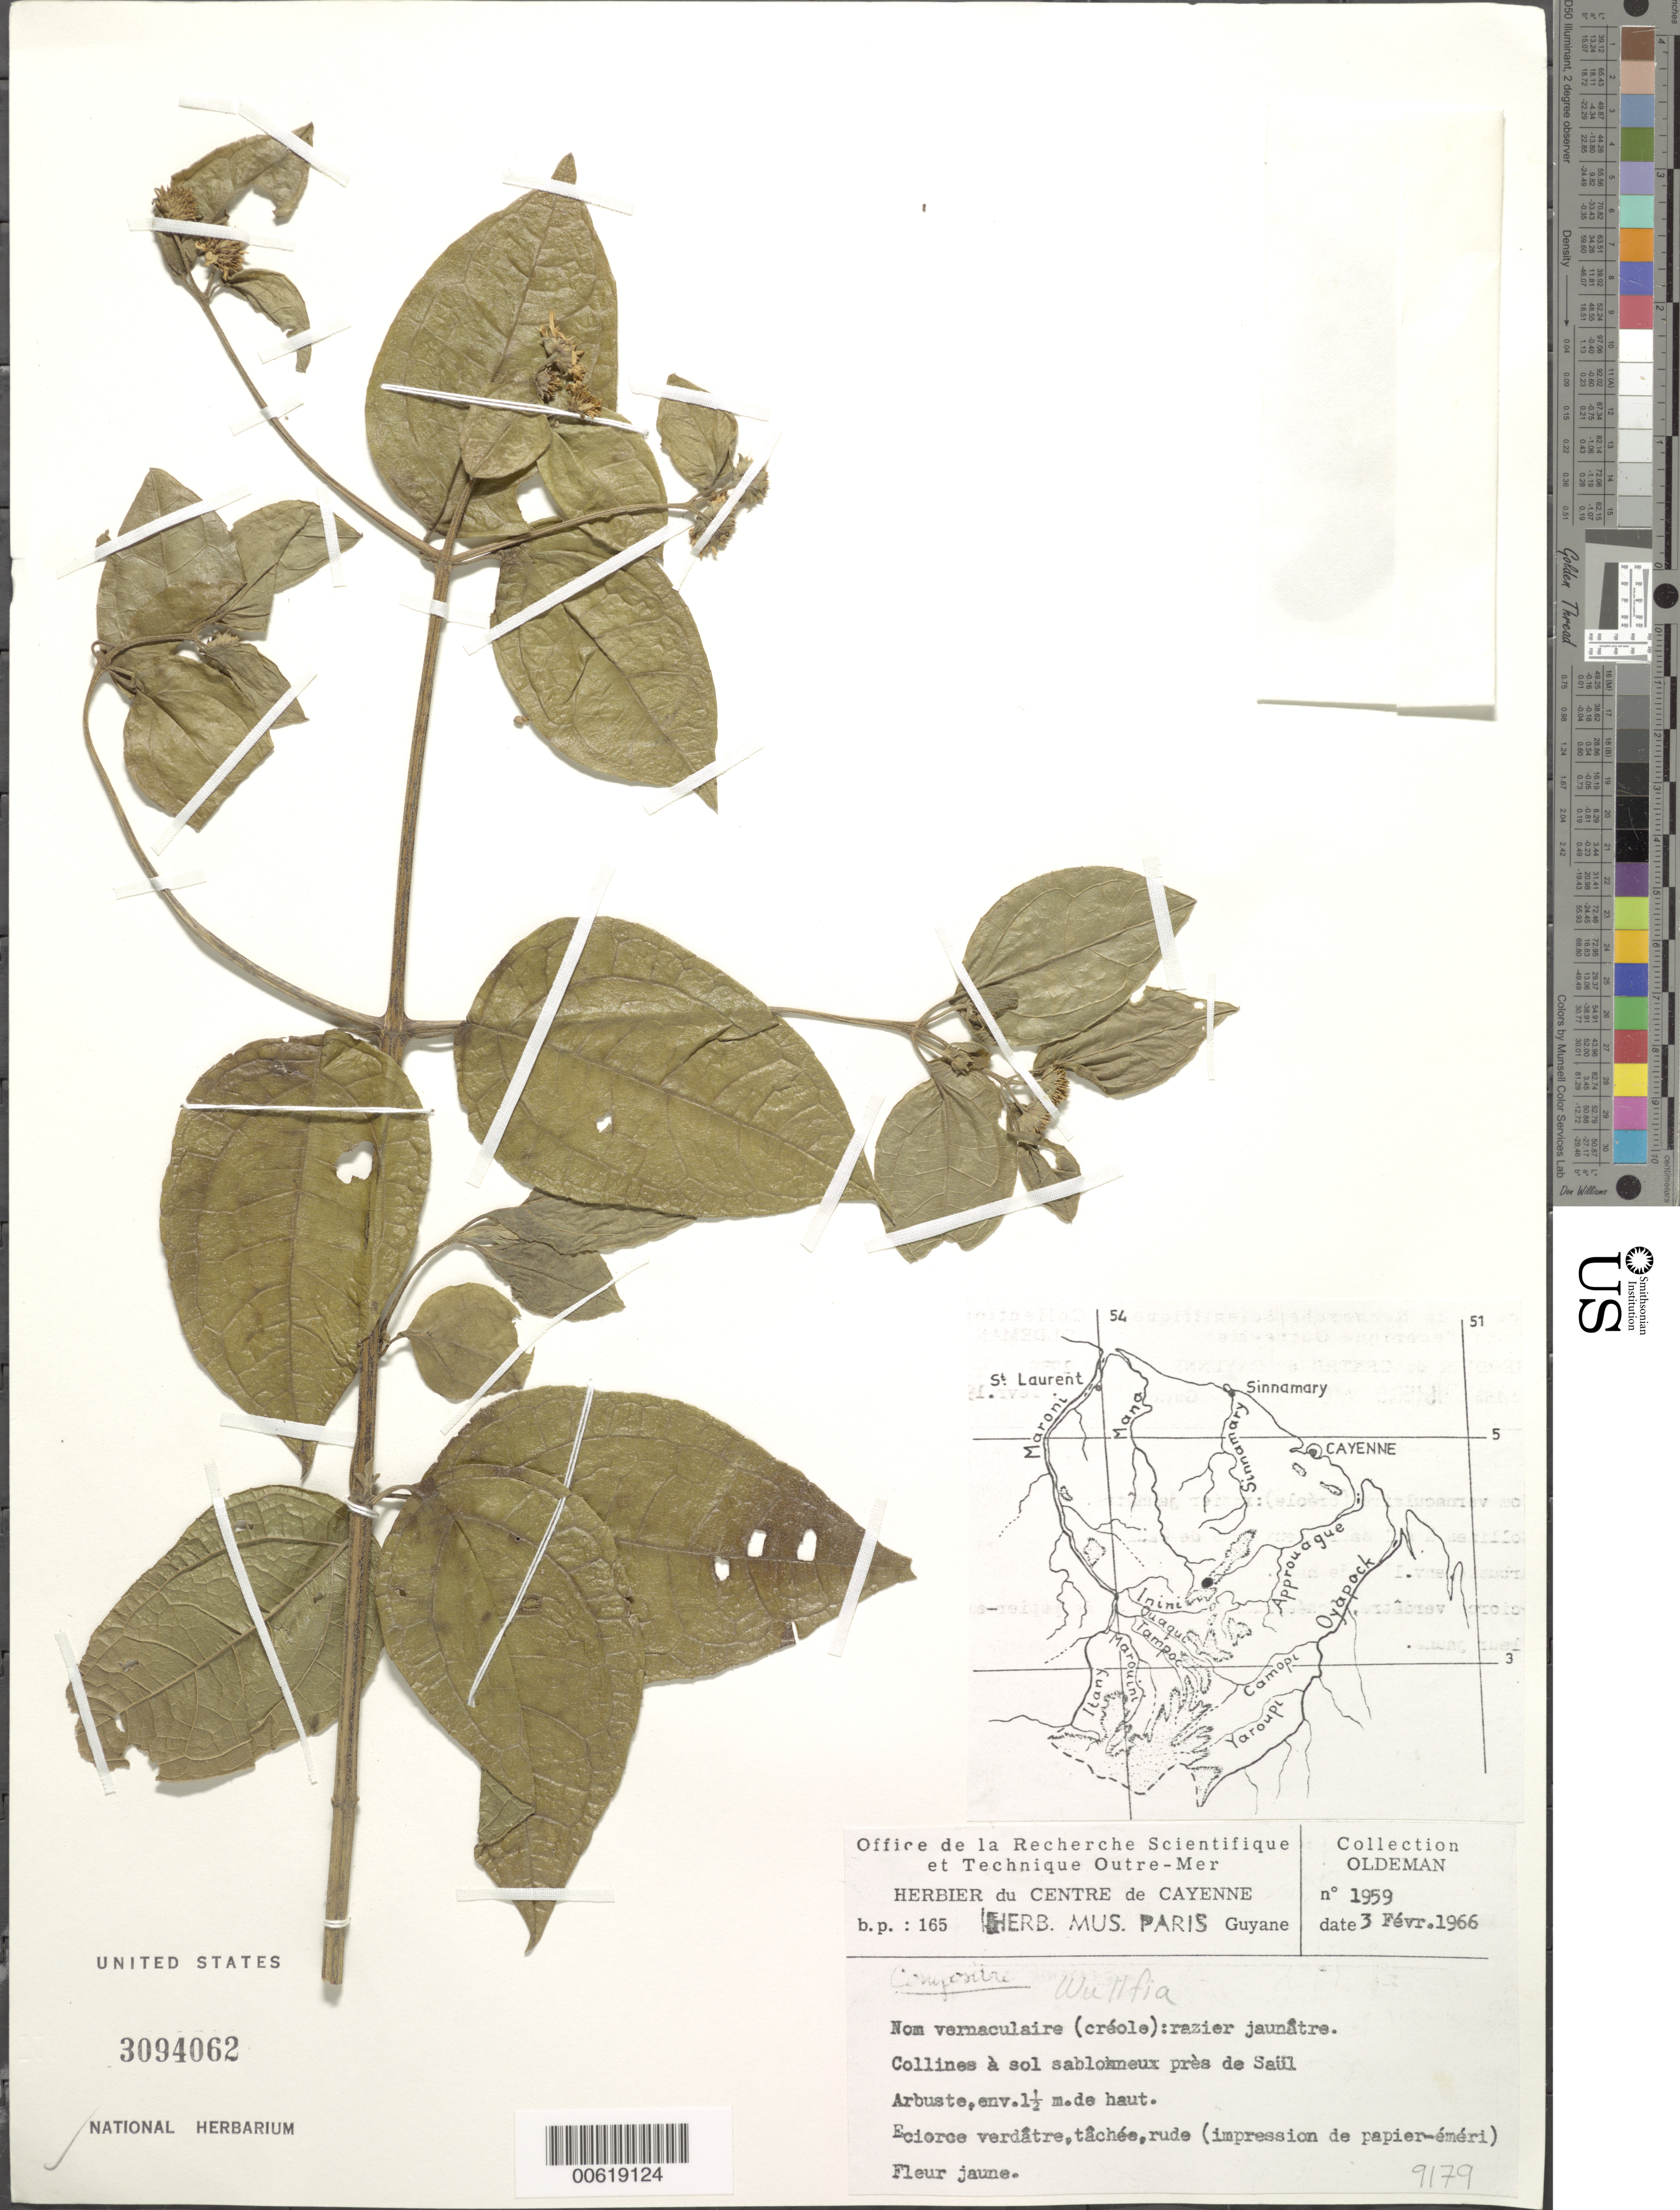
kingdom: Plantae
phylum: Tracheophyta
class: Magnoliopsida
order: Asterales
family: Asteraceae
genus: Wulffia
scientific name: Wulffia baccata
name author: (L. f.) Kuntze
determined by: Pruski, J. F.; Funk, V. A.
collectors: R. Oldeman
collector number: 1959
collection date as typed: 3-Feb-66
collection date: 1966-02-03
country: French Guiana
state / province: Saint-Laurent-du-Maroni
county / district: Saül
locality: Saül, vic.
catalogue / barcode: US 3094062